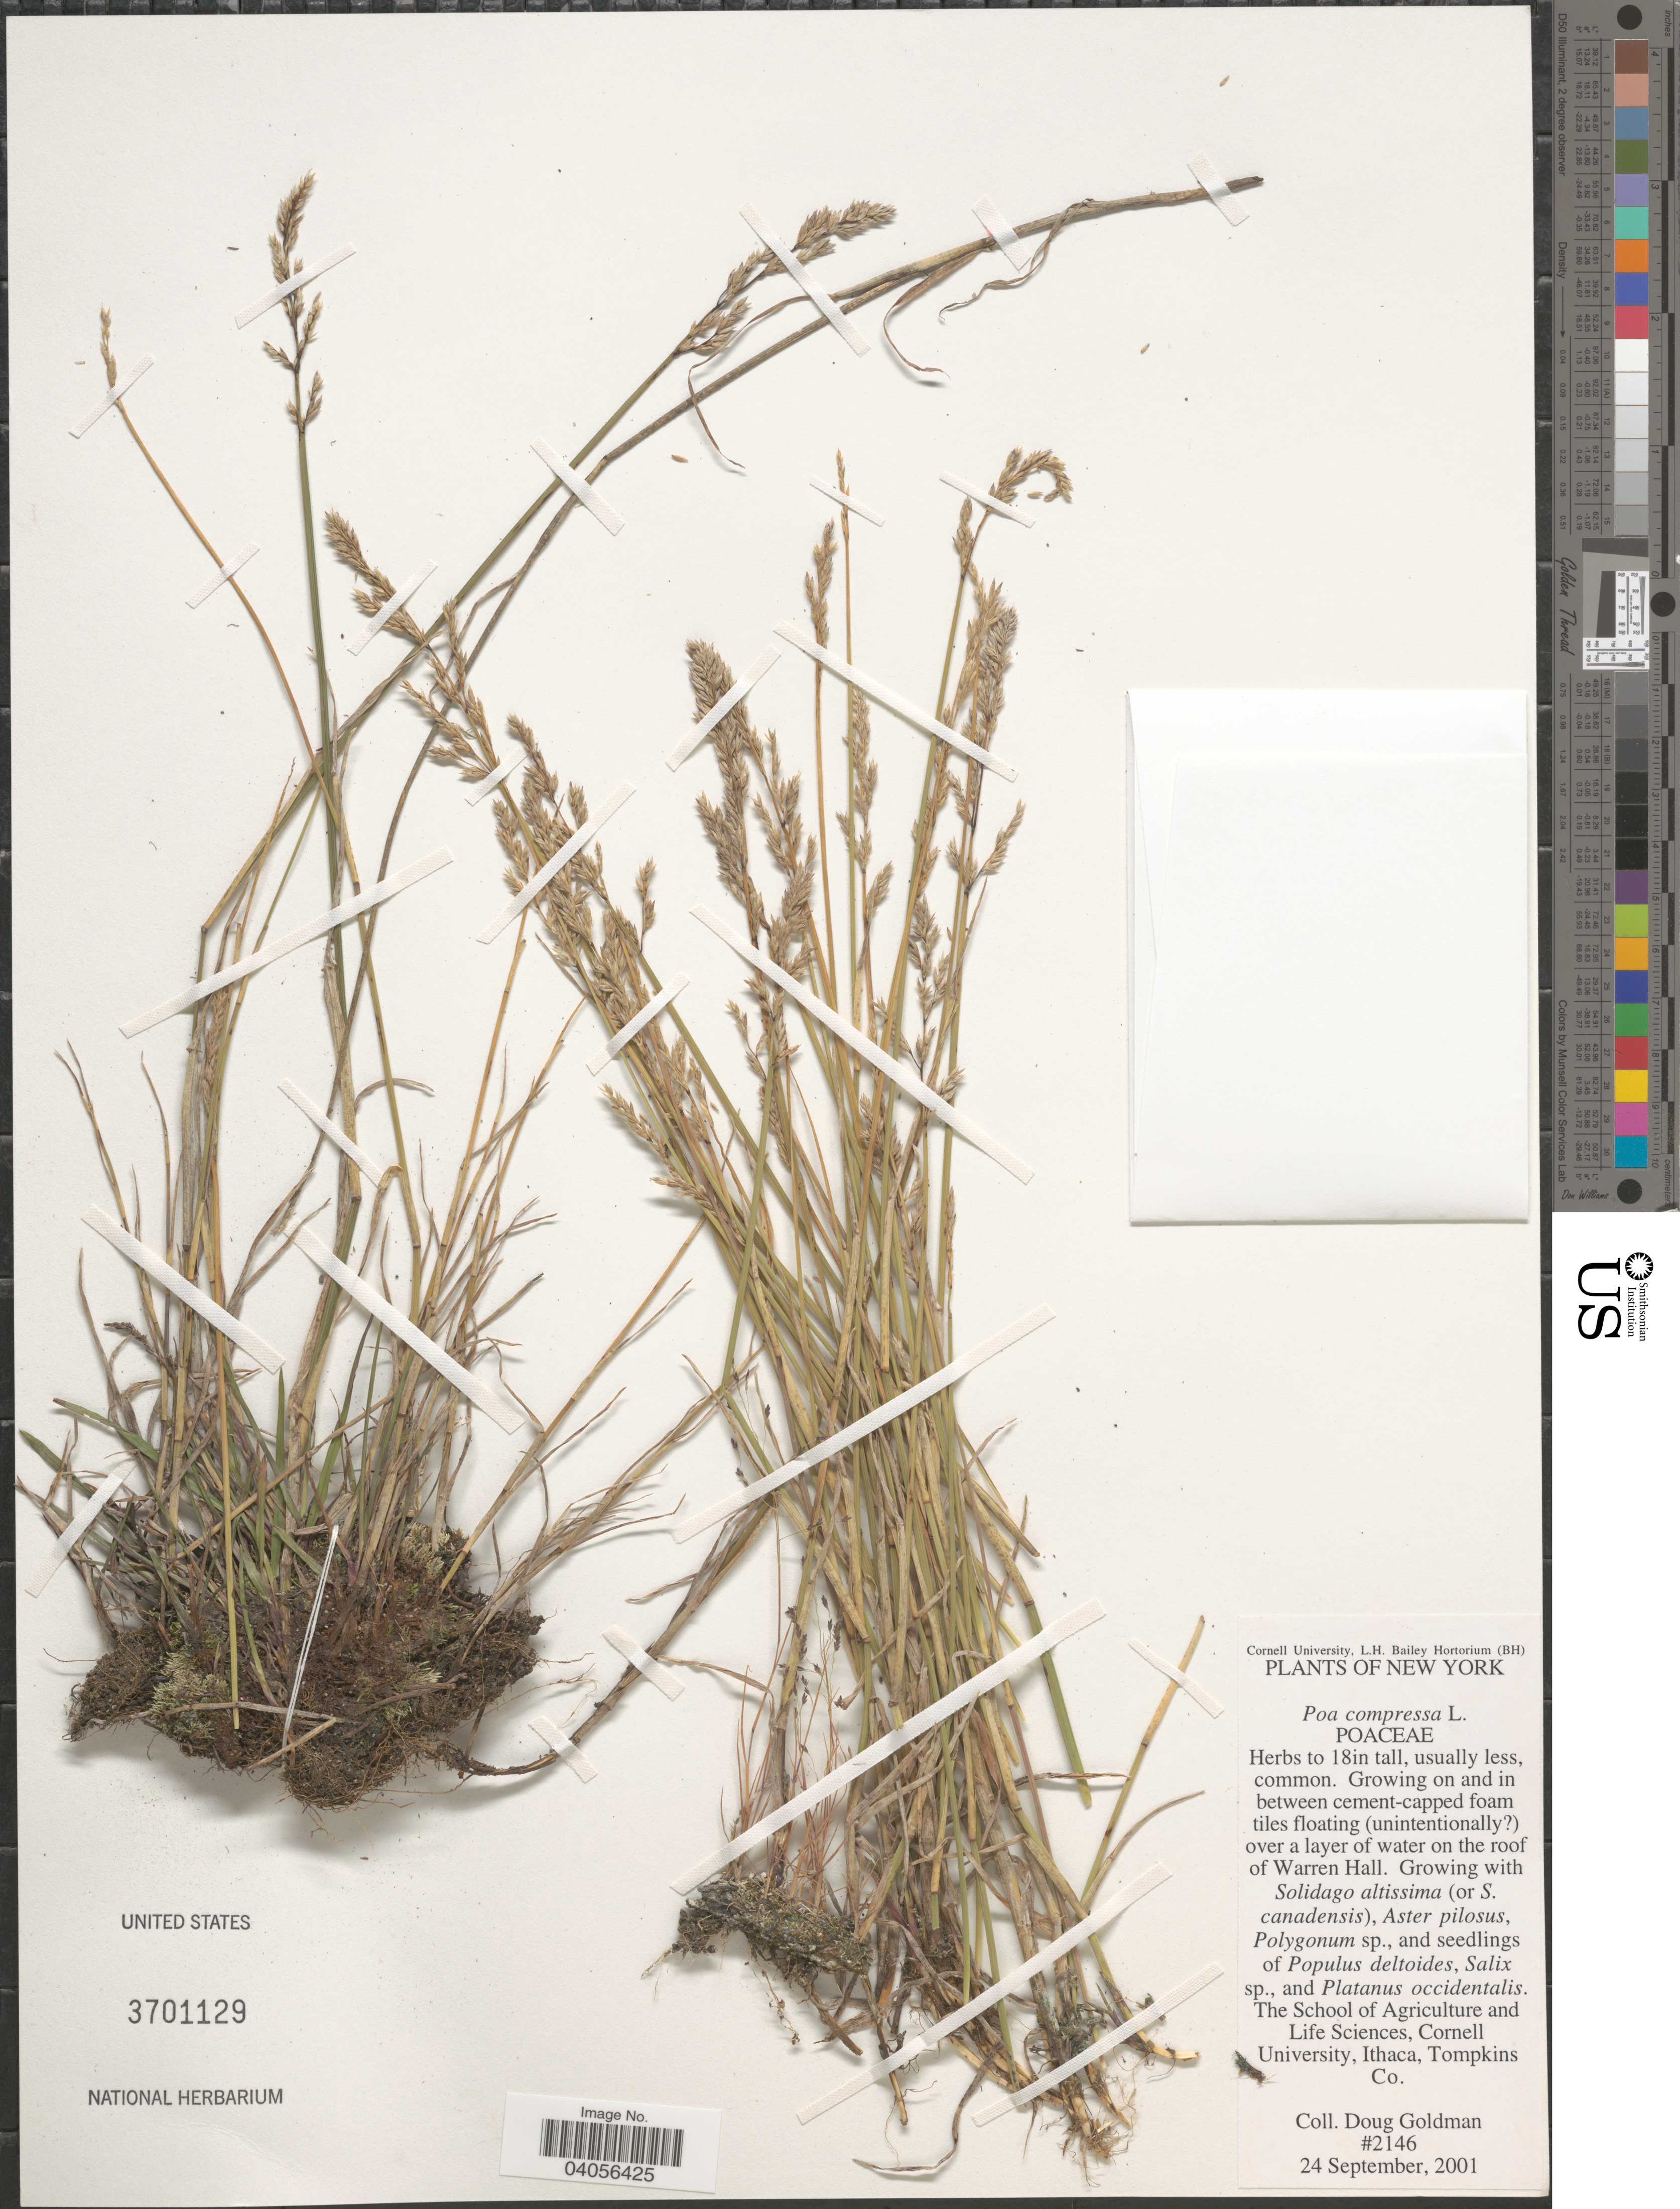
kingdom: Plantae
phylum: Tracheophyta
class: Liliopsida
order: Poales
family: Poaceae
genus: Poa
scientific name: Poa compressa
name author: L.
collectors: D. Goldman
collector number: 2146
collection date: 2001-09-24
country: United States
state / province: New York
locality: On the roof of Warren Hall. The School of Agriculture and Life Sciences, Cornell University, Ithaca, Tompkins Co.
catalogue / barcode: US 3701129